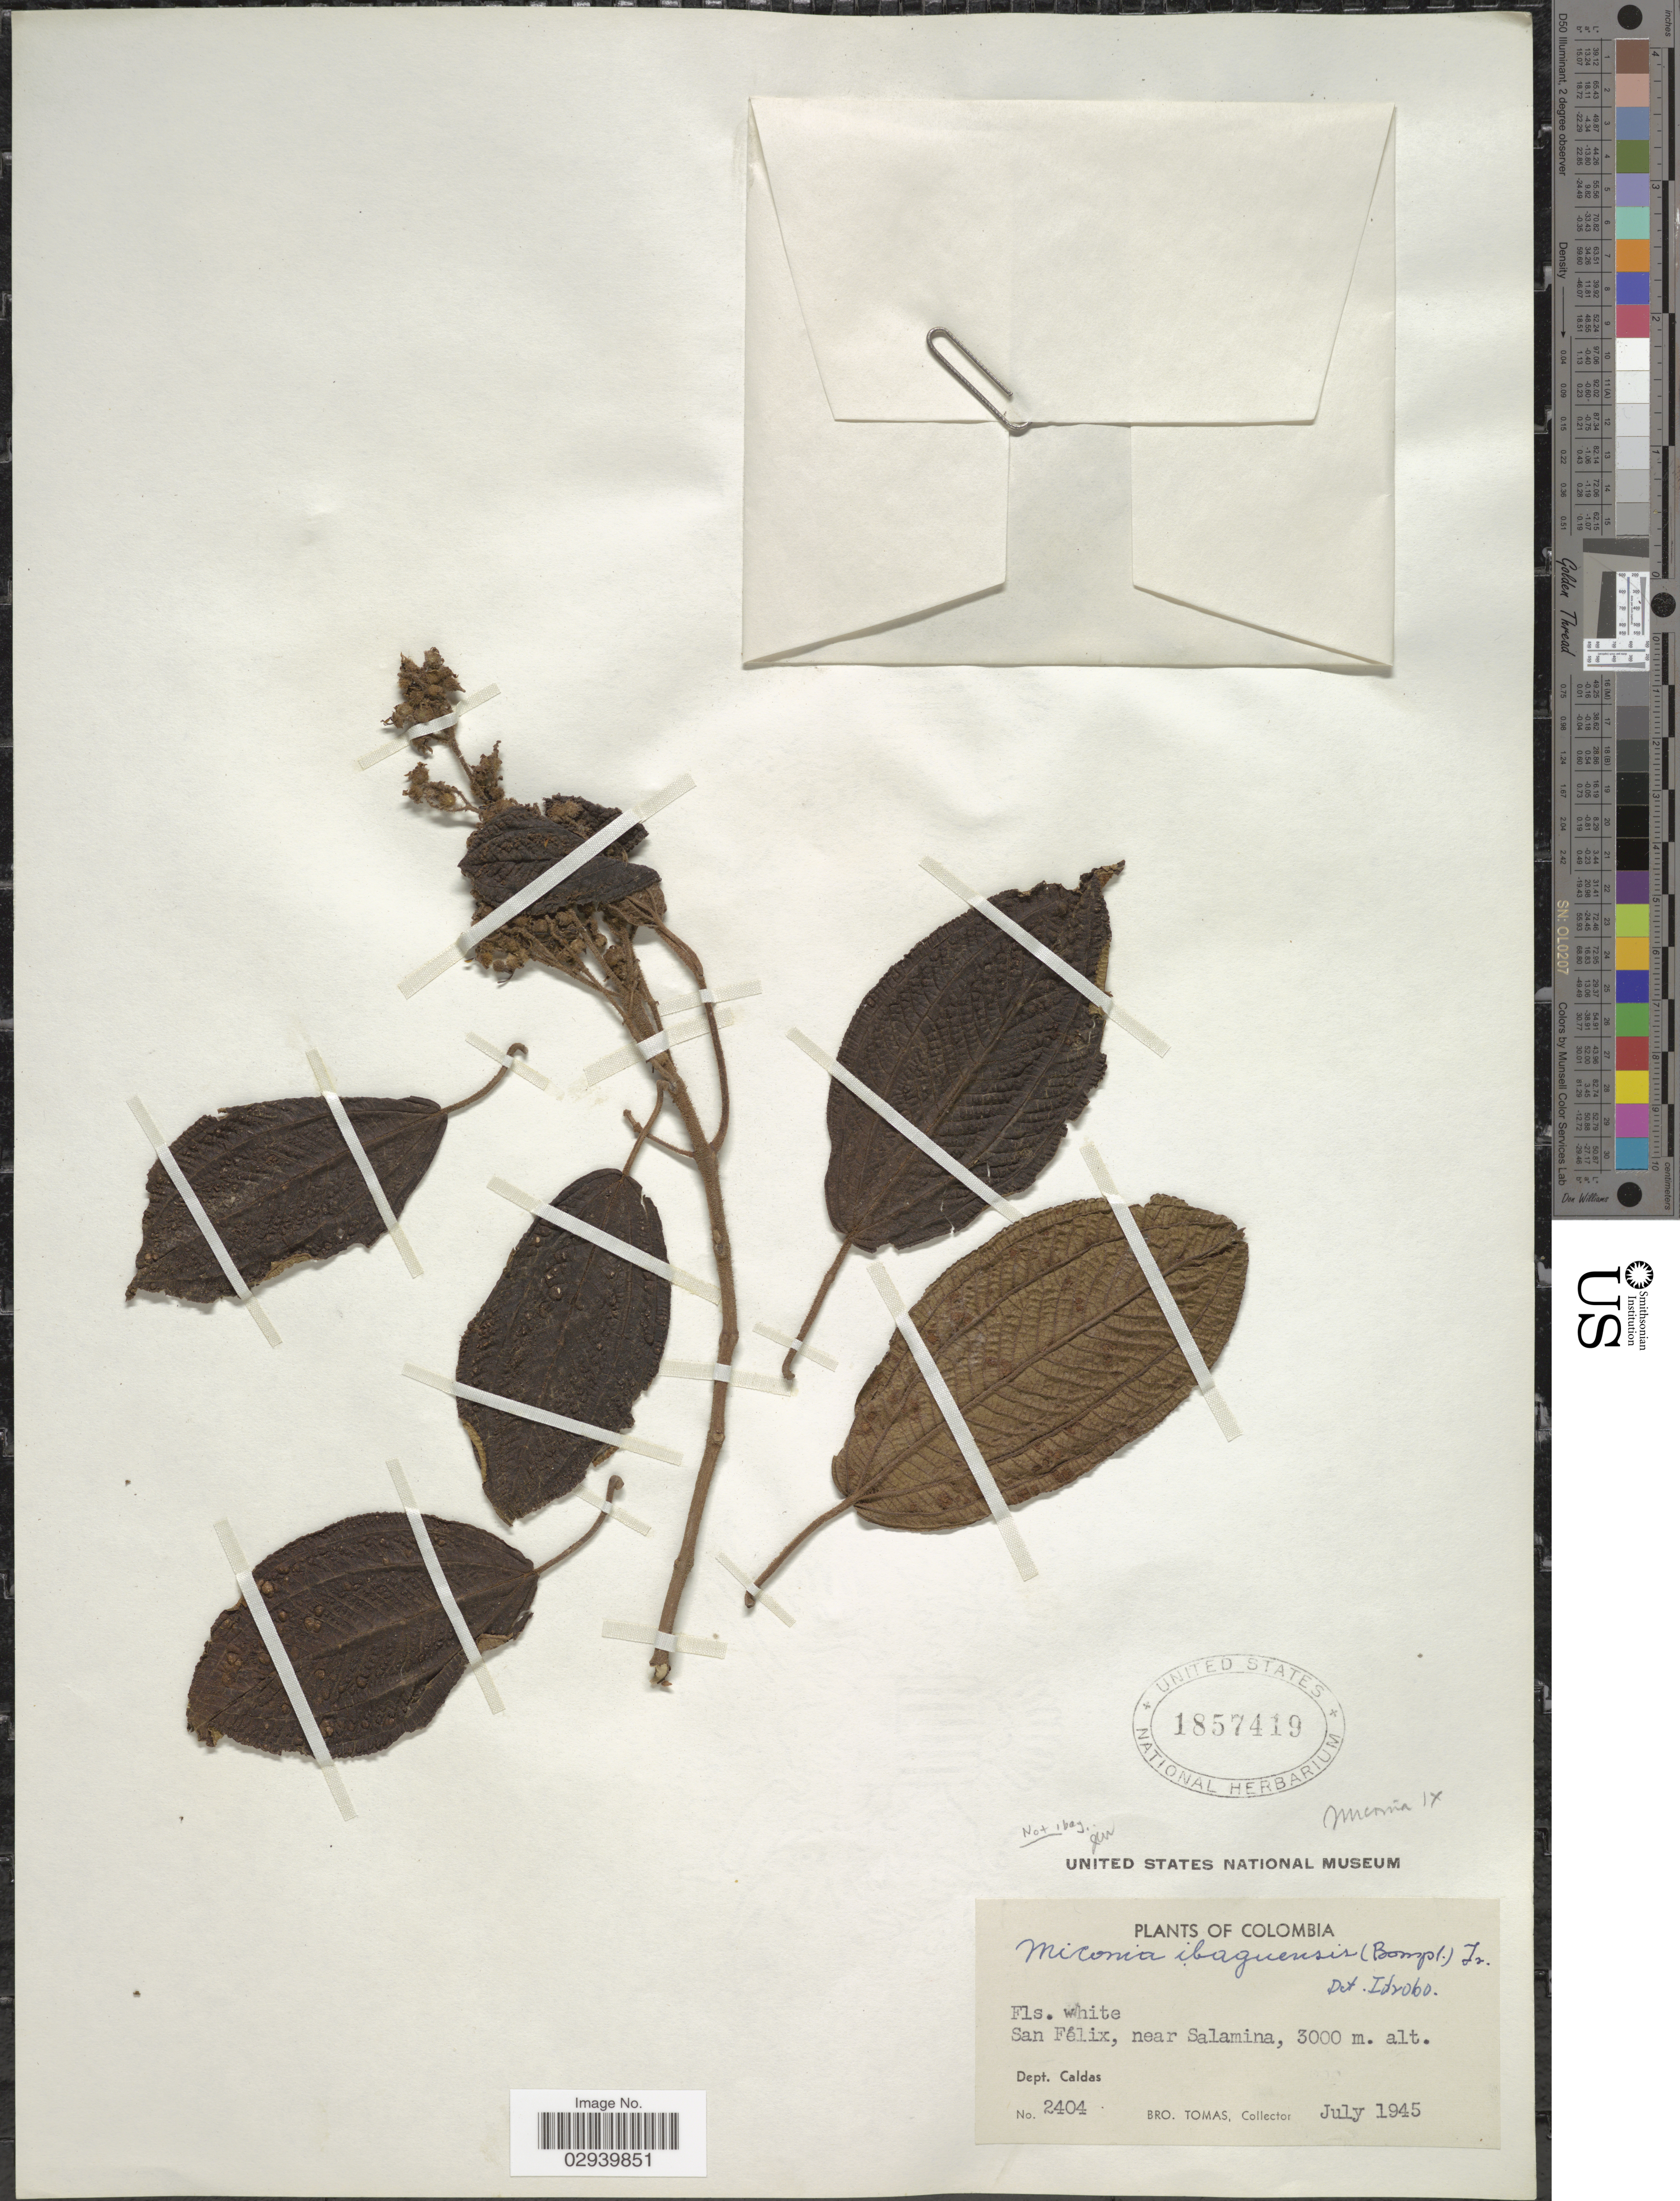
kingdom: Plantae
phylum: Tracheophyta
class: Magnoliopsida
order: Myrtales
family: Melastomataceae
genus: Miconia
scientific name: Miconia ibaguensis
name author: (Bonpl.) Triana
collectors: B. Tomas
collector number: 2404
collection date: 1945-07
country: Colombia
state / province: Caldas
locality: San Félix, near Salamina. Dept. Caldas.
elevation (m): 3000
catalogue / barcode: US 1857419